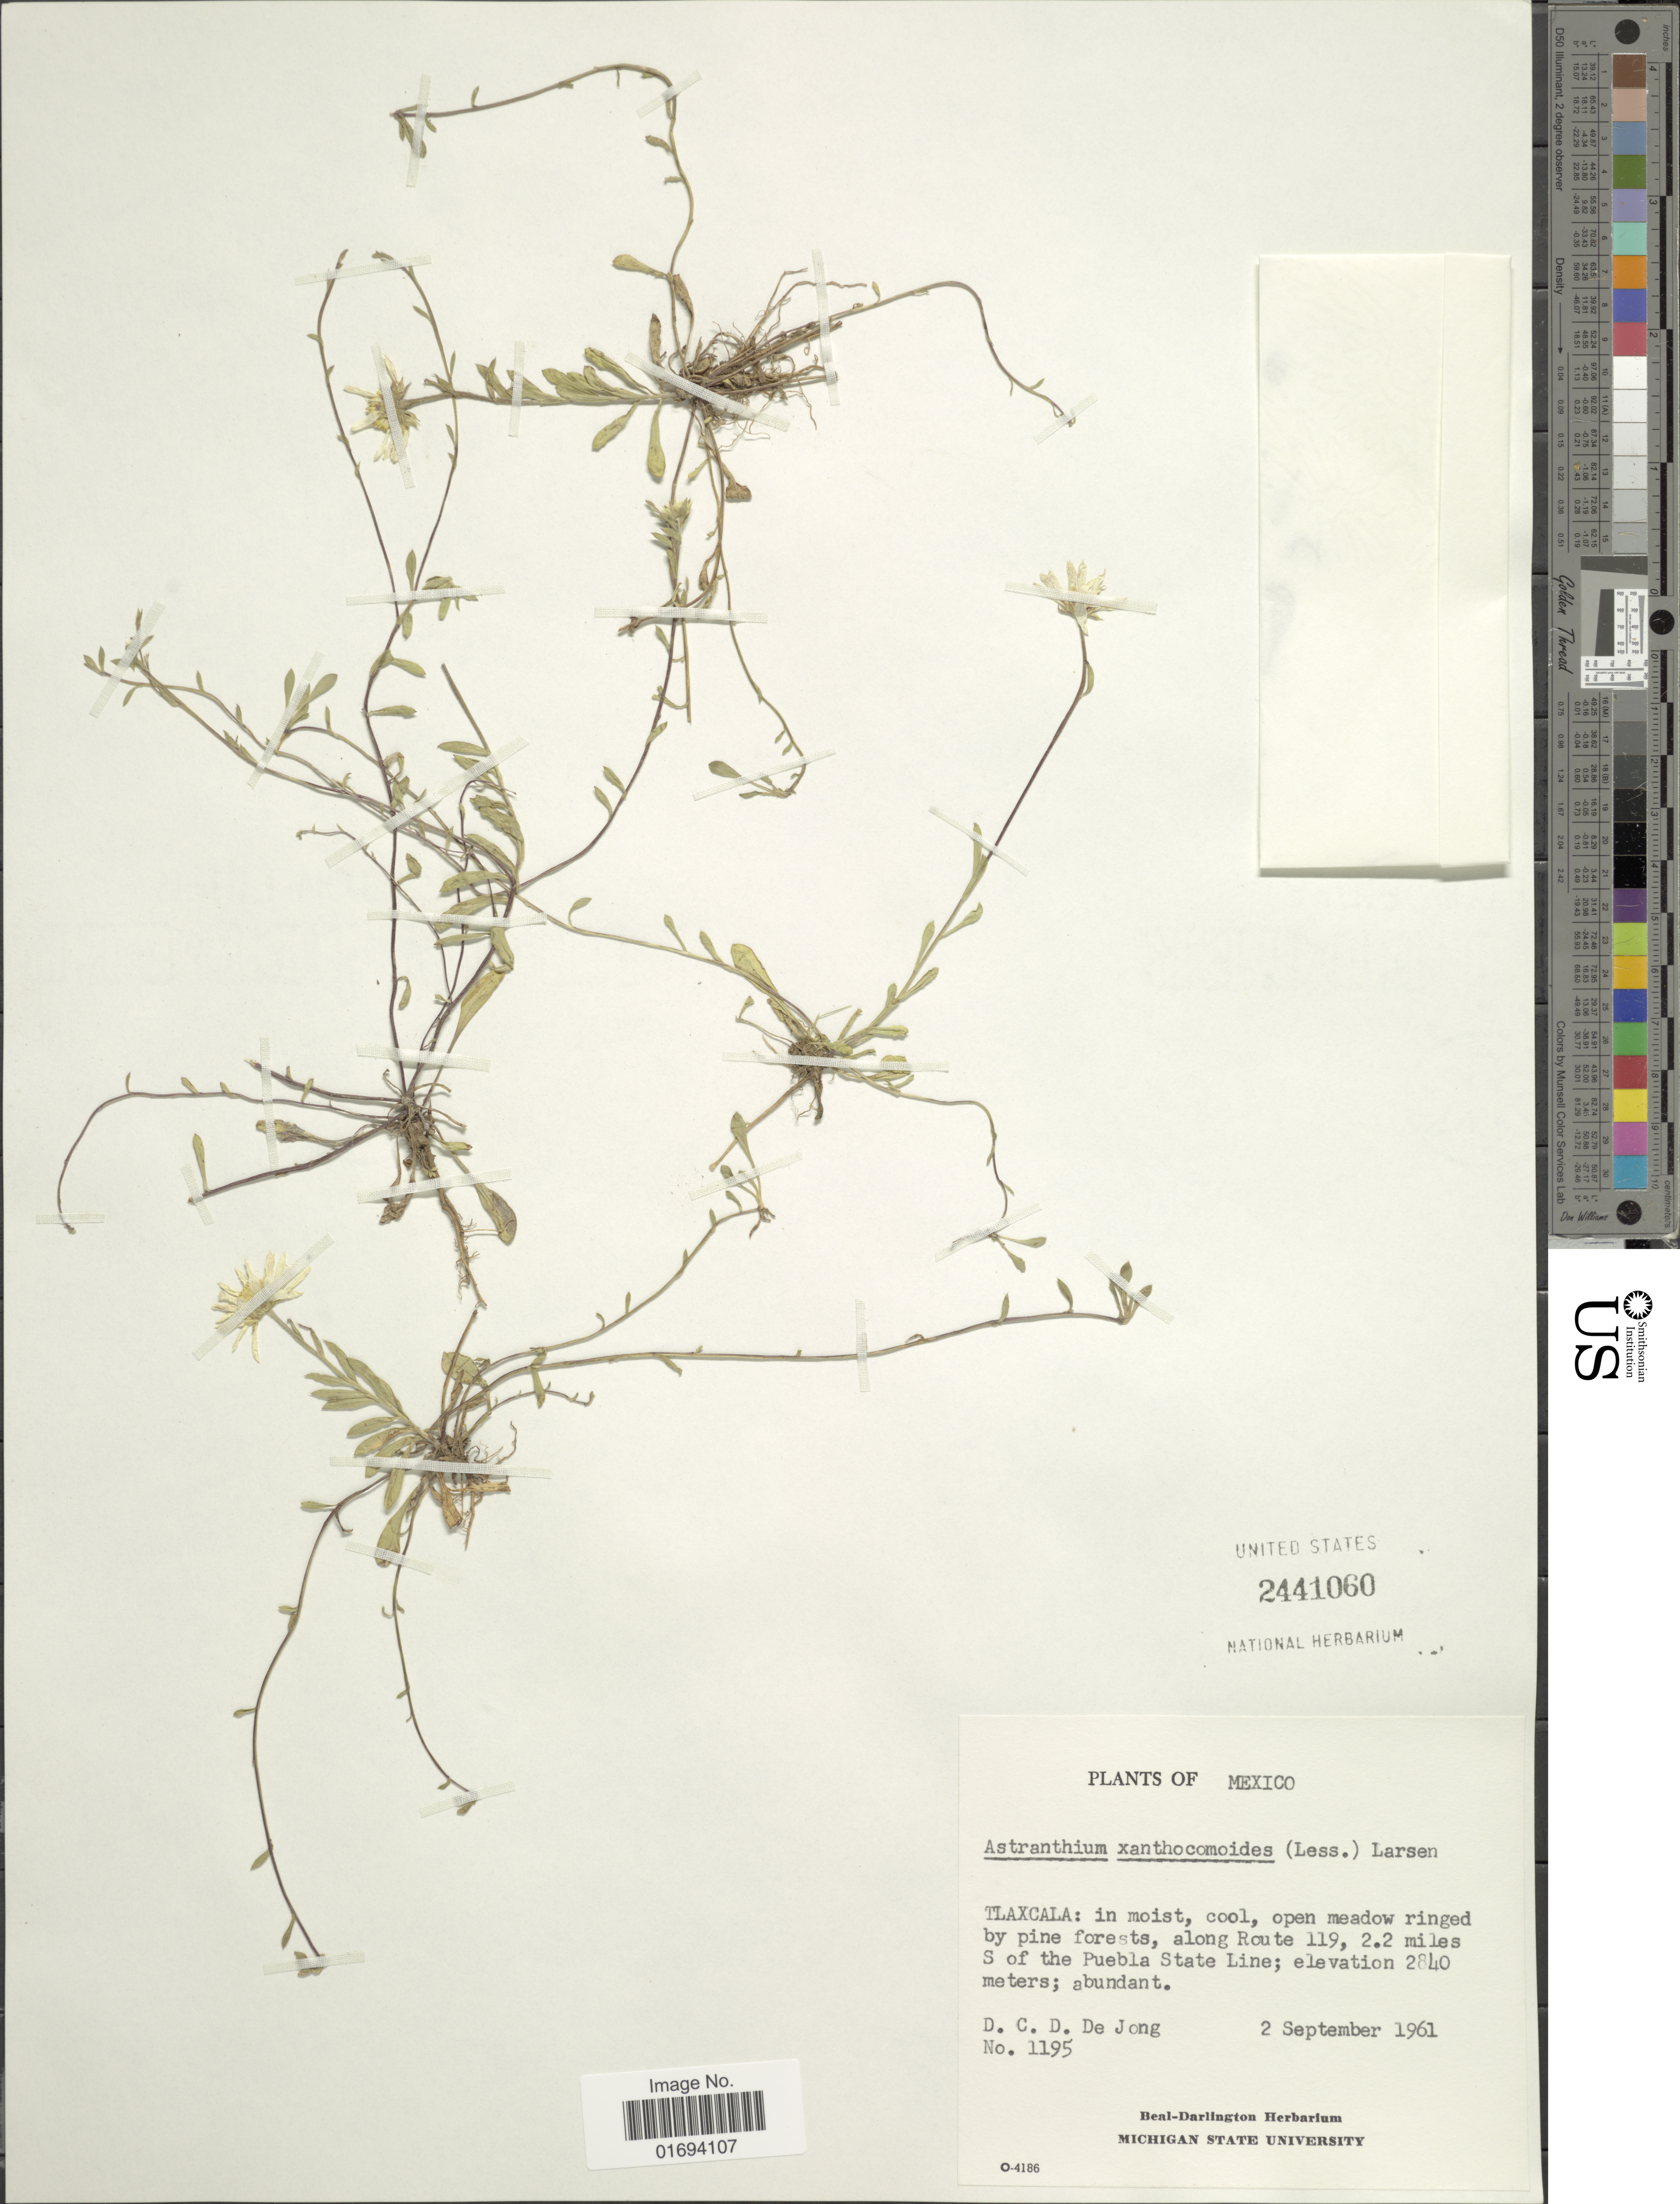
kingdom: Plantae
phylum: Tracheophyta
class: Magnoliopsida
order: Asterales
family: Asteraceae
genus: Astranthium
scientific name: Astranthium xanthocomoides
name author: (Less.) Larsen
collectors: D. De Jong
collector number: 1195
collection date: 1961-09-02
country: Mexico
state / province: Tlaxcala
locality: Along route 119, 2.2 miles S of the Puebla State Line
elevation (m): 2840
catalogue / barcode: US 2441060